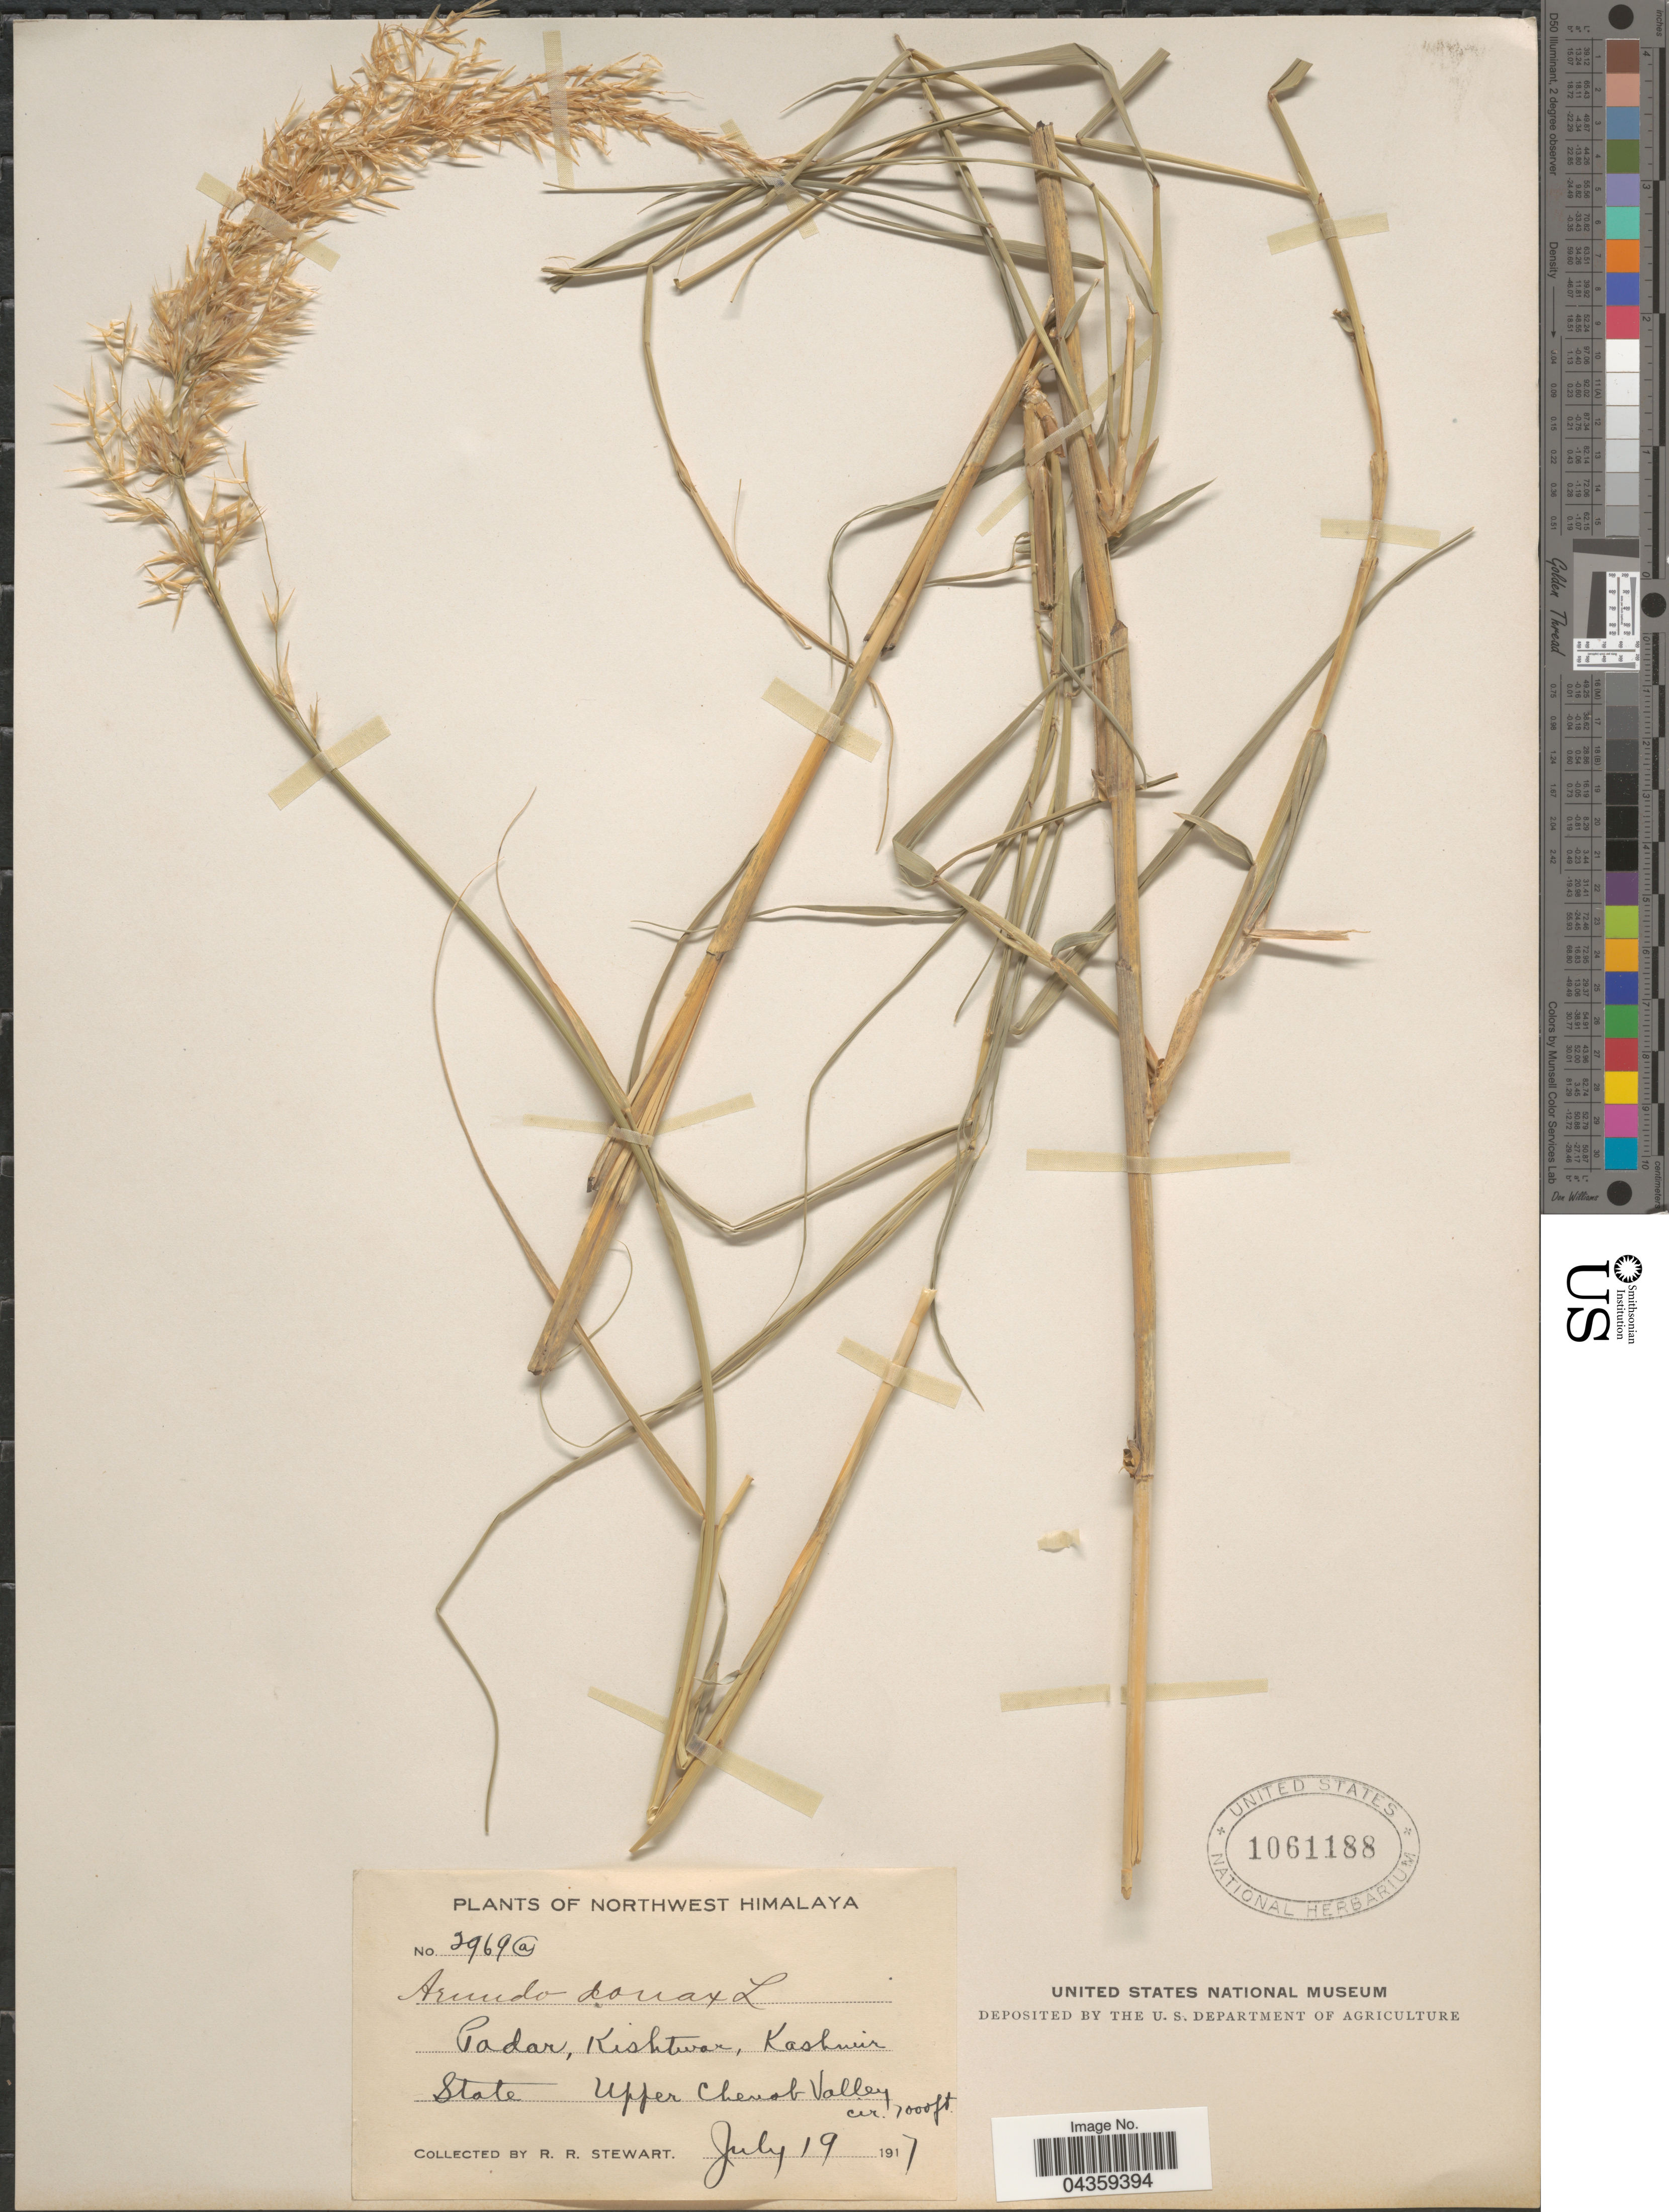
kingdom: Plantae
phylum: Tracheophyta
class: Liliopsida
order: Poales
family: Poaceae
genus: Arundo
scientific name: Arundo donax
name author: L.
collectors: R. Stewart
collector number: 2969a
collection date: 1917-07-19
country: India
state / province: Jammu and Kashmir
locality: Northwest Himalaya. Padar, Kishtwar, Kashmir State. Upper Chenob Valley.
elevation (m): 2134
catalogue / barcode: US 1061188